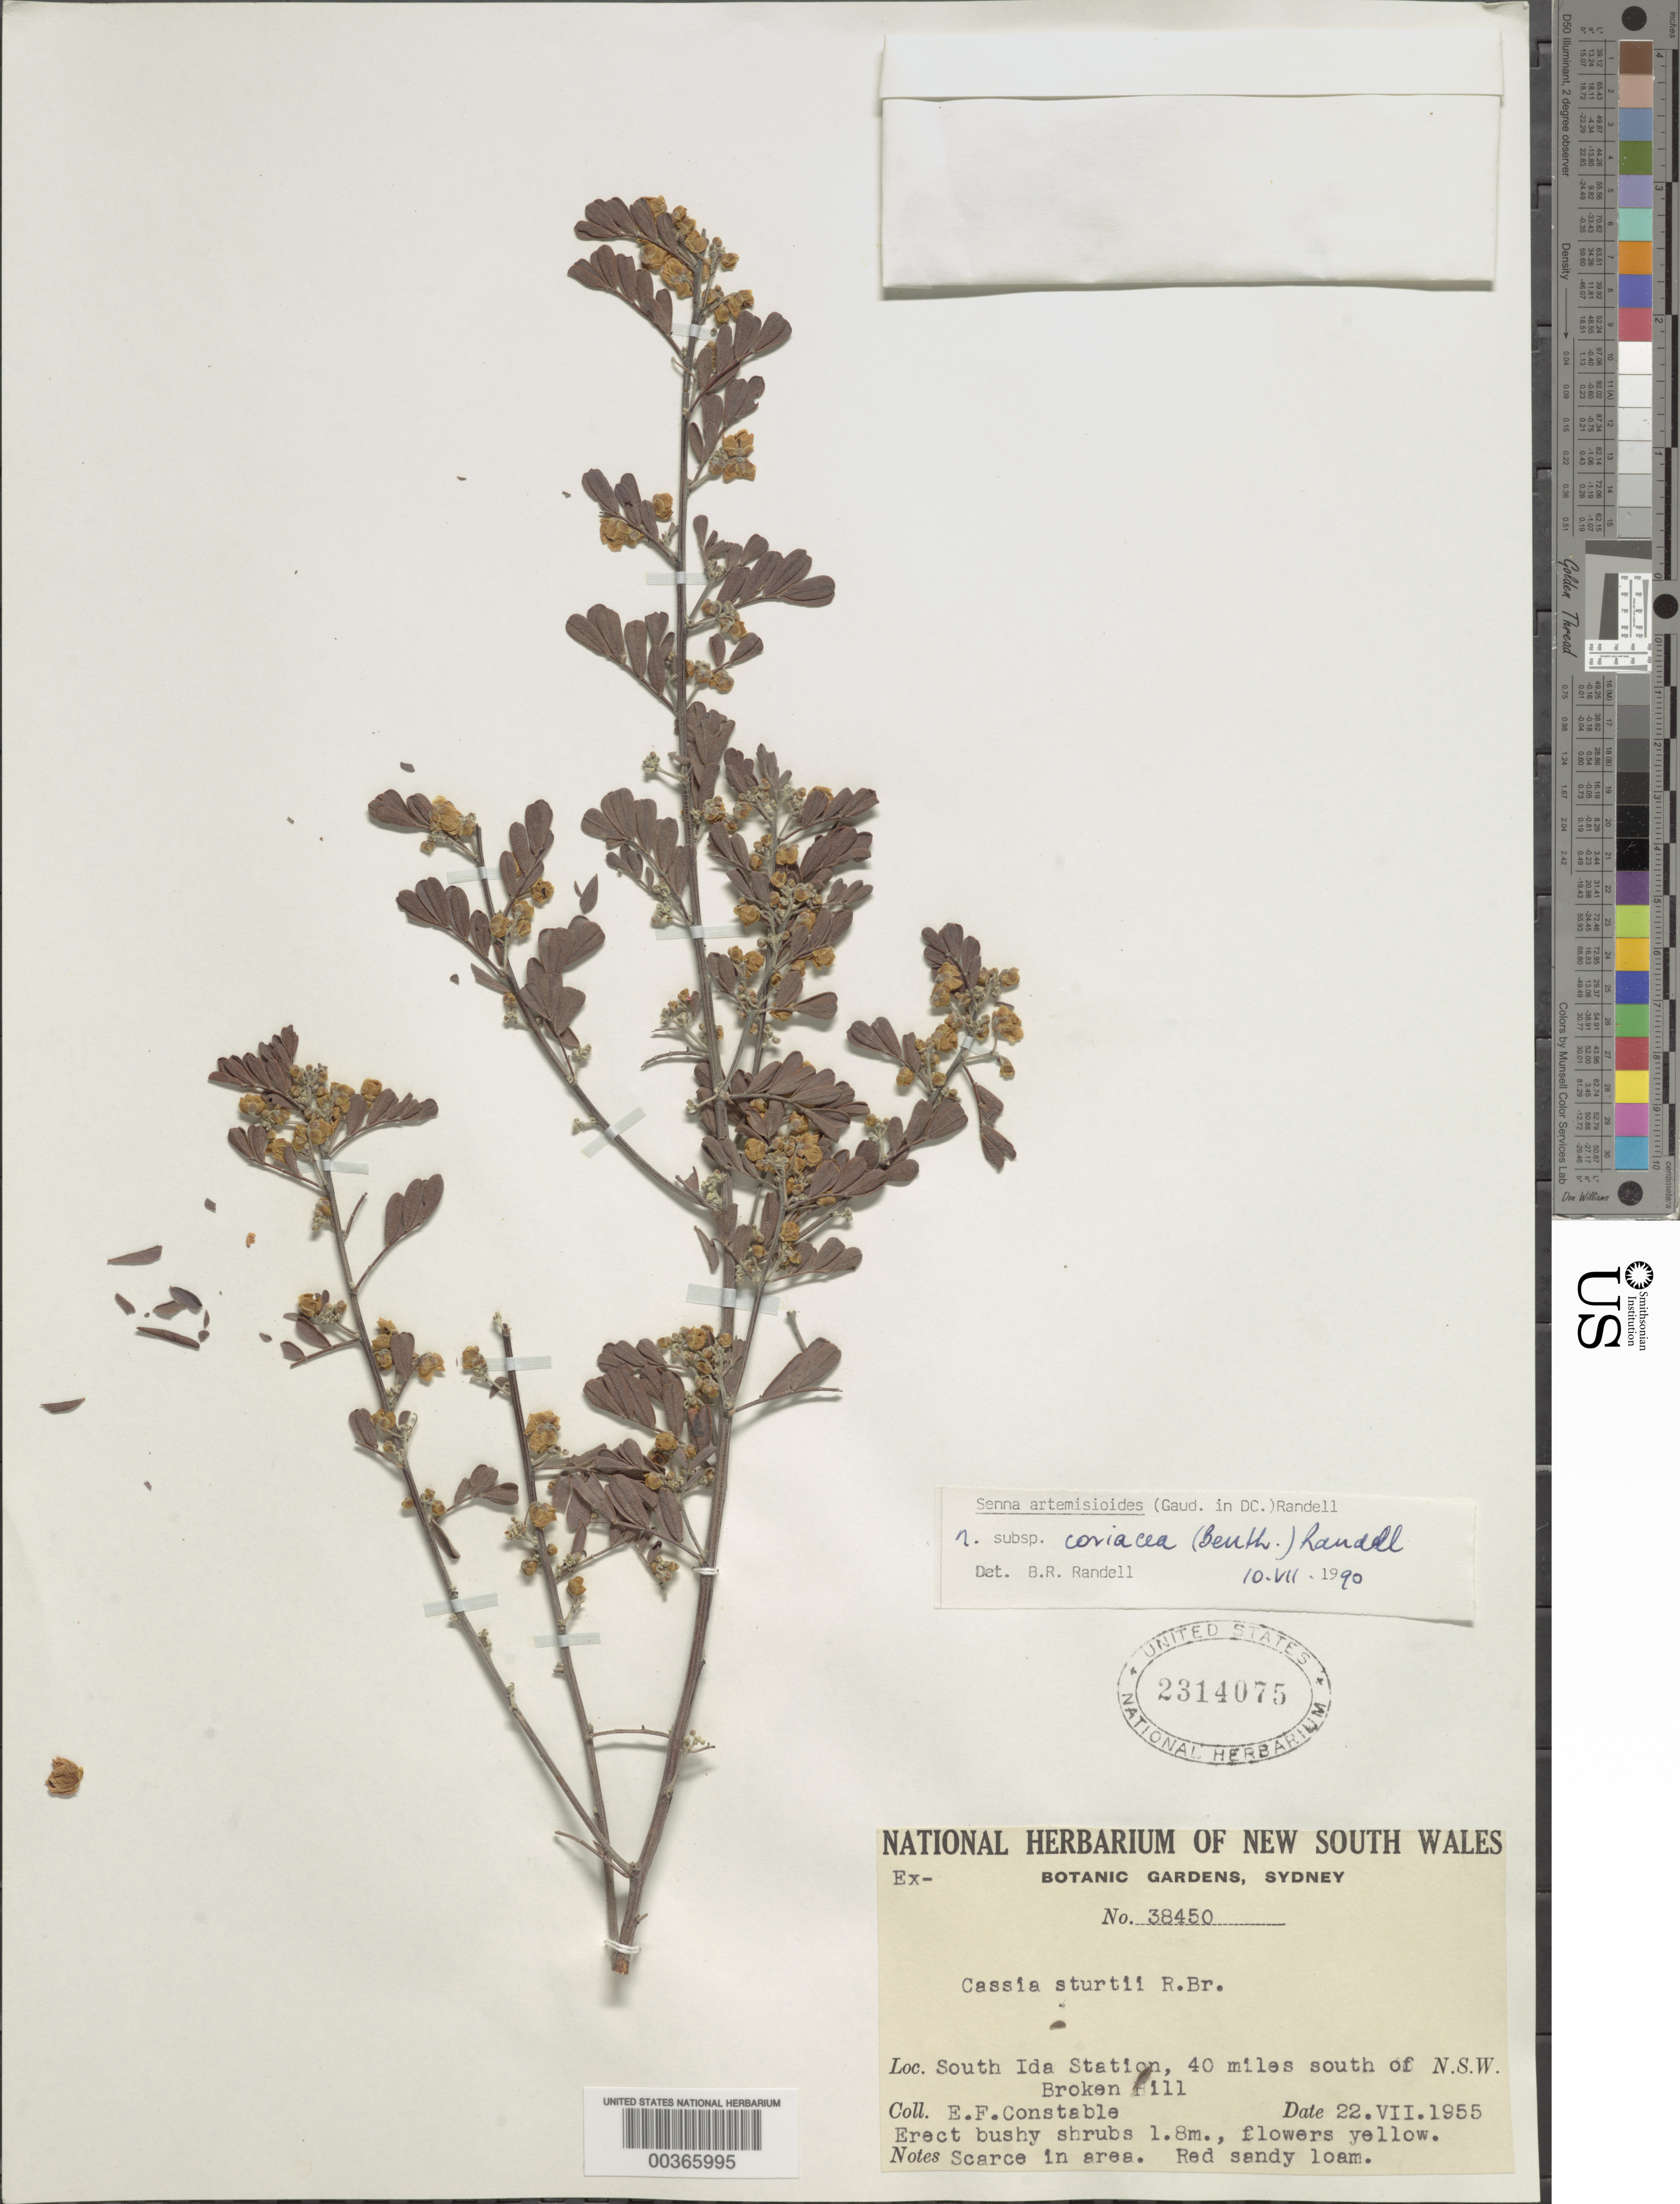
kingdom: Plantae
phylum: Tracheophyta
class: Magnoliopsida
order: Fabales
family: Fabaceae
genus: Senna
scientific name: Senna artemisioides subsp. x coriacea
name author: (Benth.) Randell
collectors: E. F. Constable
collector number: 38450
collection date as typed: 22 Jul 1955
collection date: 1955-07-22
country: Australia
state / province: New South Wales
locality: South ida station, 40 mi s of broken hill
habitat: Red sandy loam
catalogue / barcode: US 2314075